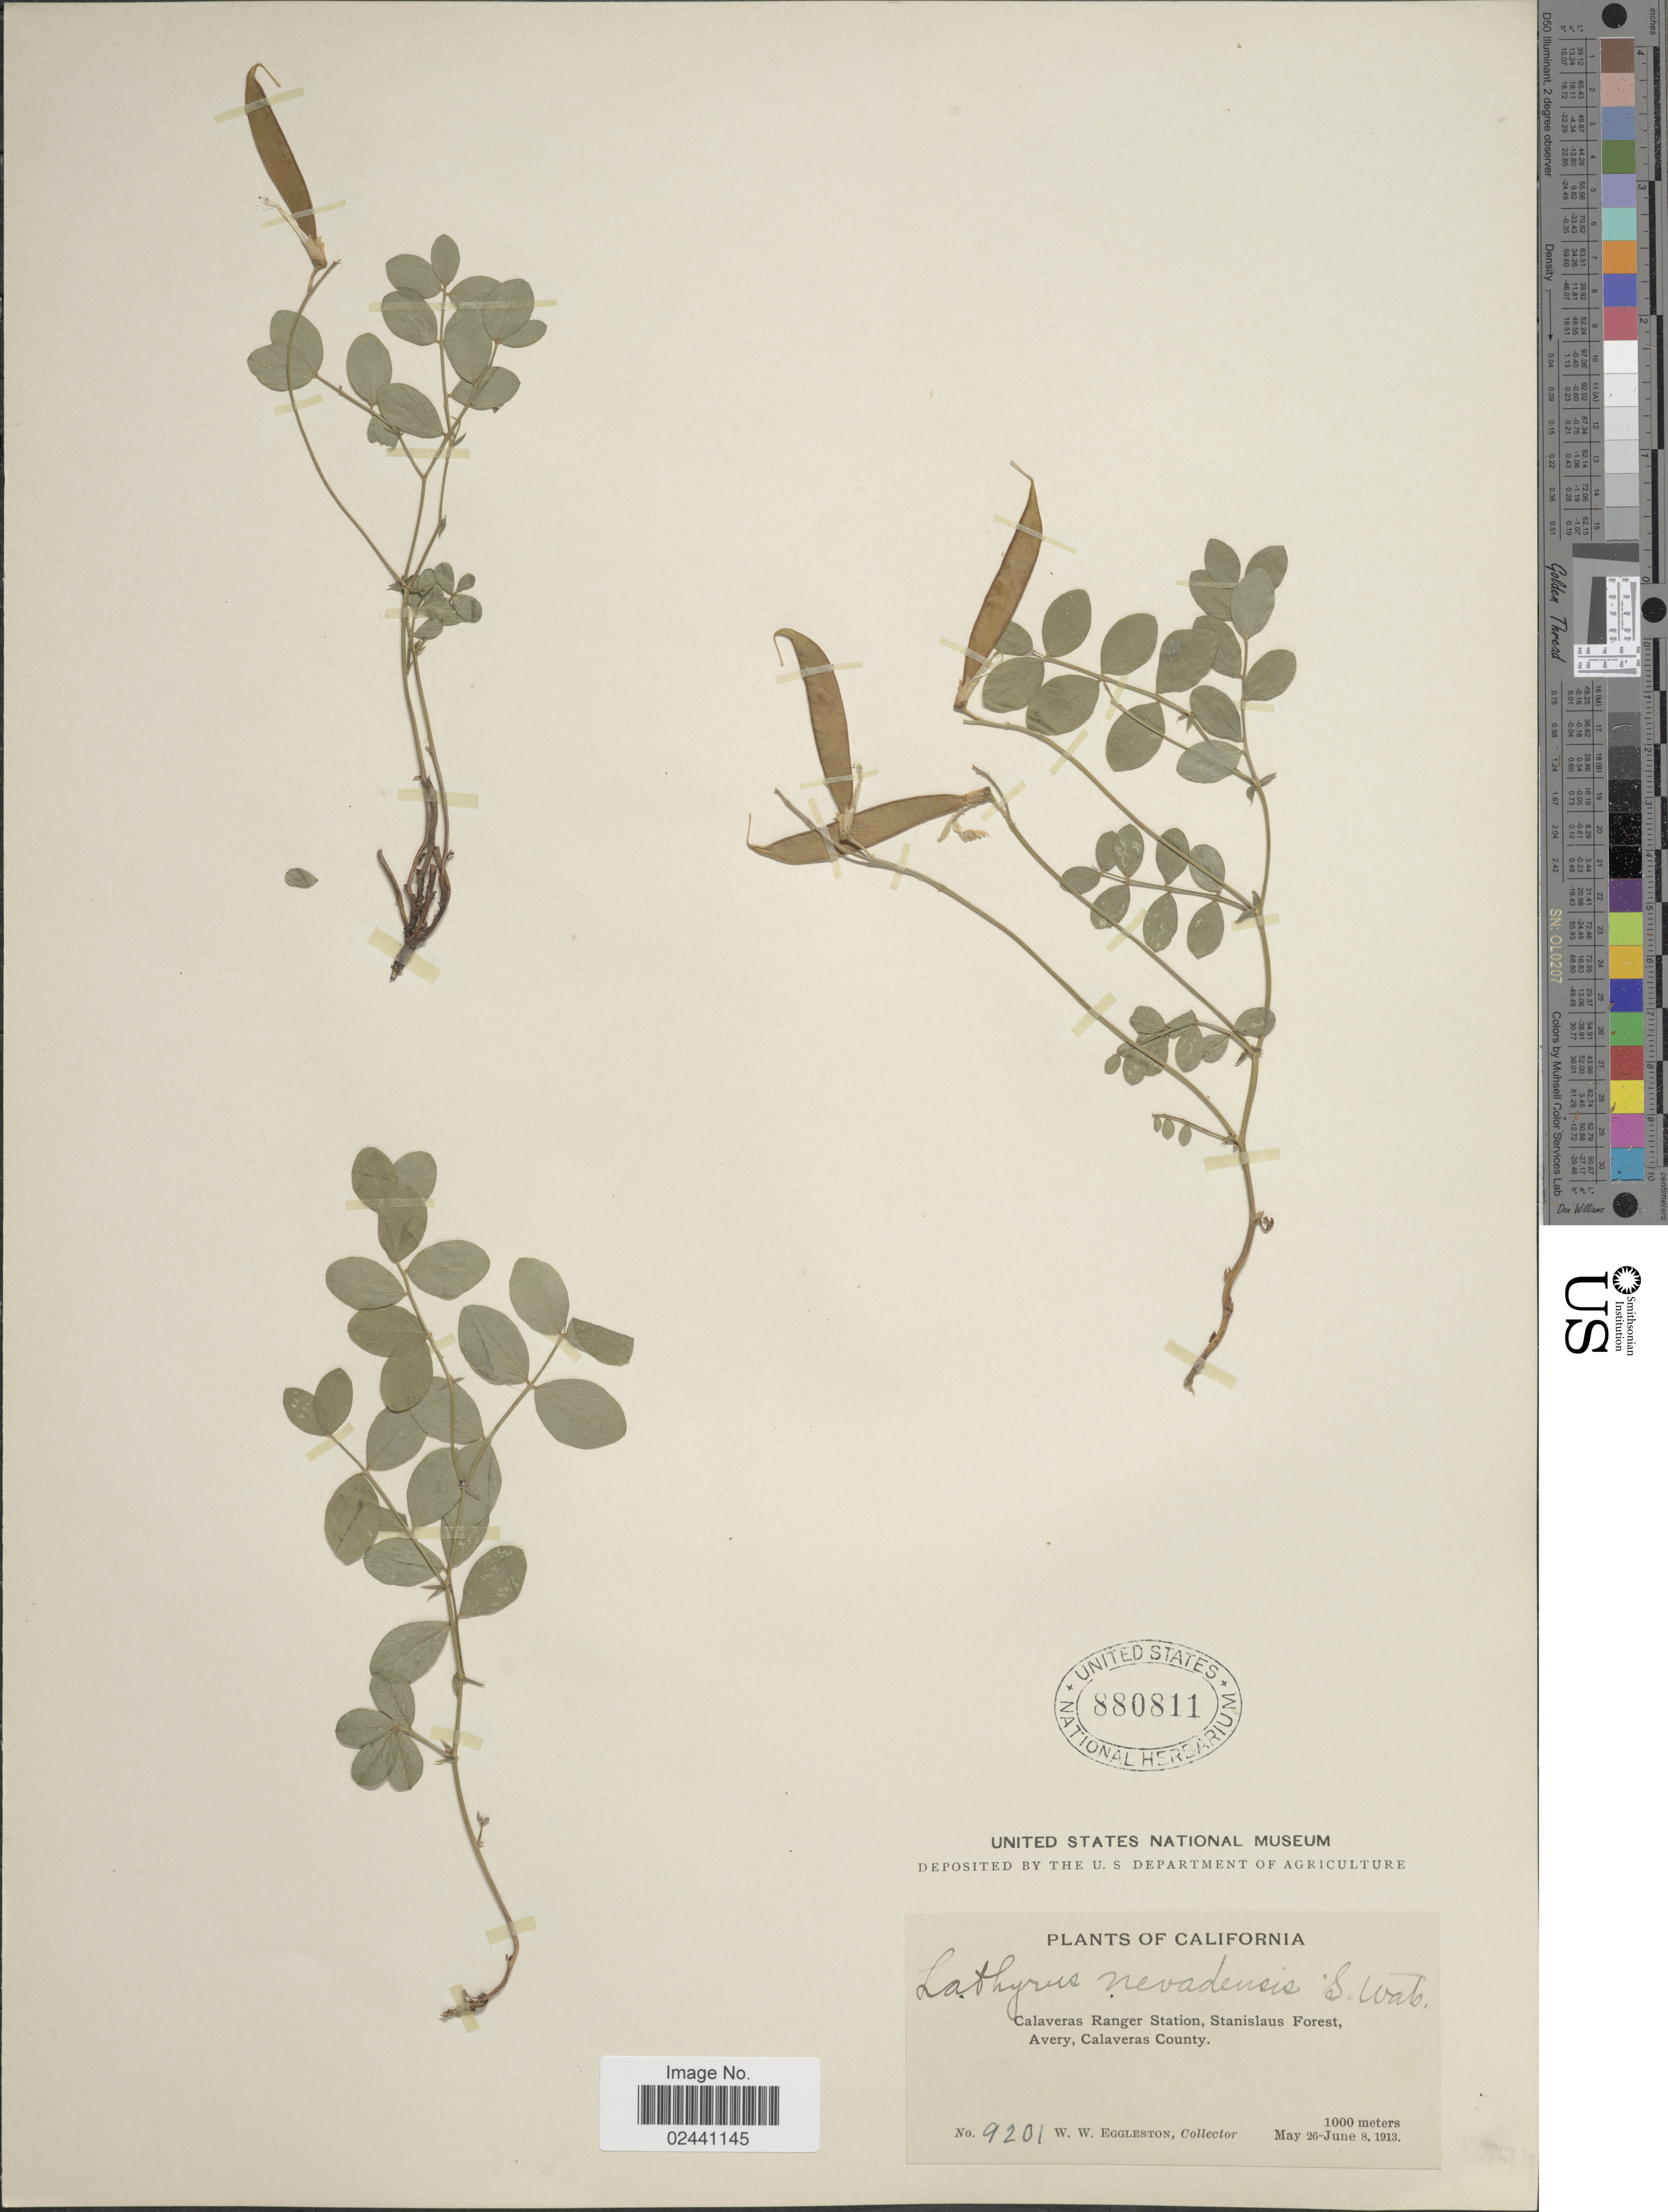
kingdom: Plantae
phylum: Tracheophyta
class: Magnoliopsida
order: Fabales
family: Fabaceae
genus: Lathyrus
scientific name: Lathyrus nevadensis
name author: S. Watson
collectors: W. W. Eggleston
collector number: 9201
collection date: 1913-05-26/1913-06-08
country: United States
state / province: California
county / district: Calaveras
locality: Calaveras Ranger Station, Stanislaus Forest, Avery, Calaveras County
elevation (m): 1000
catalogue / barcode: US 880811